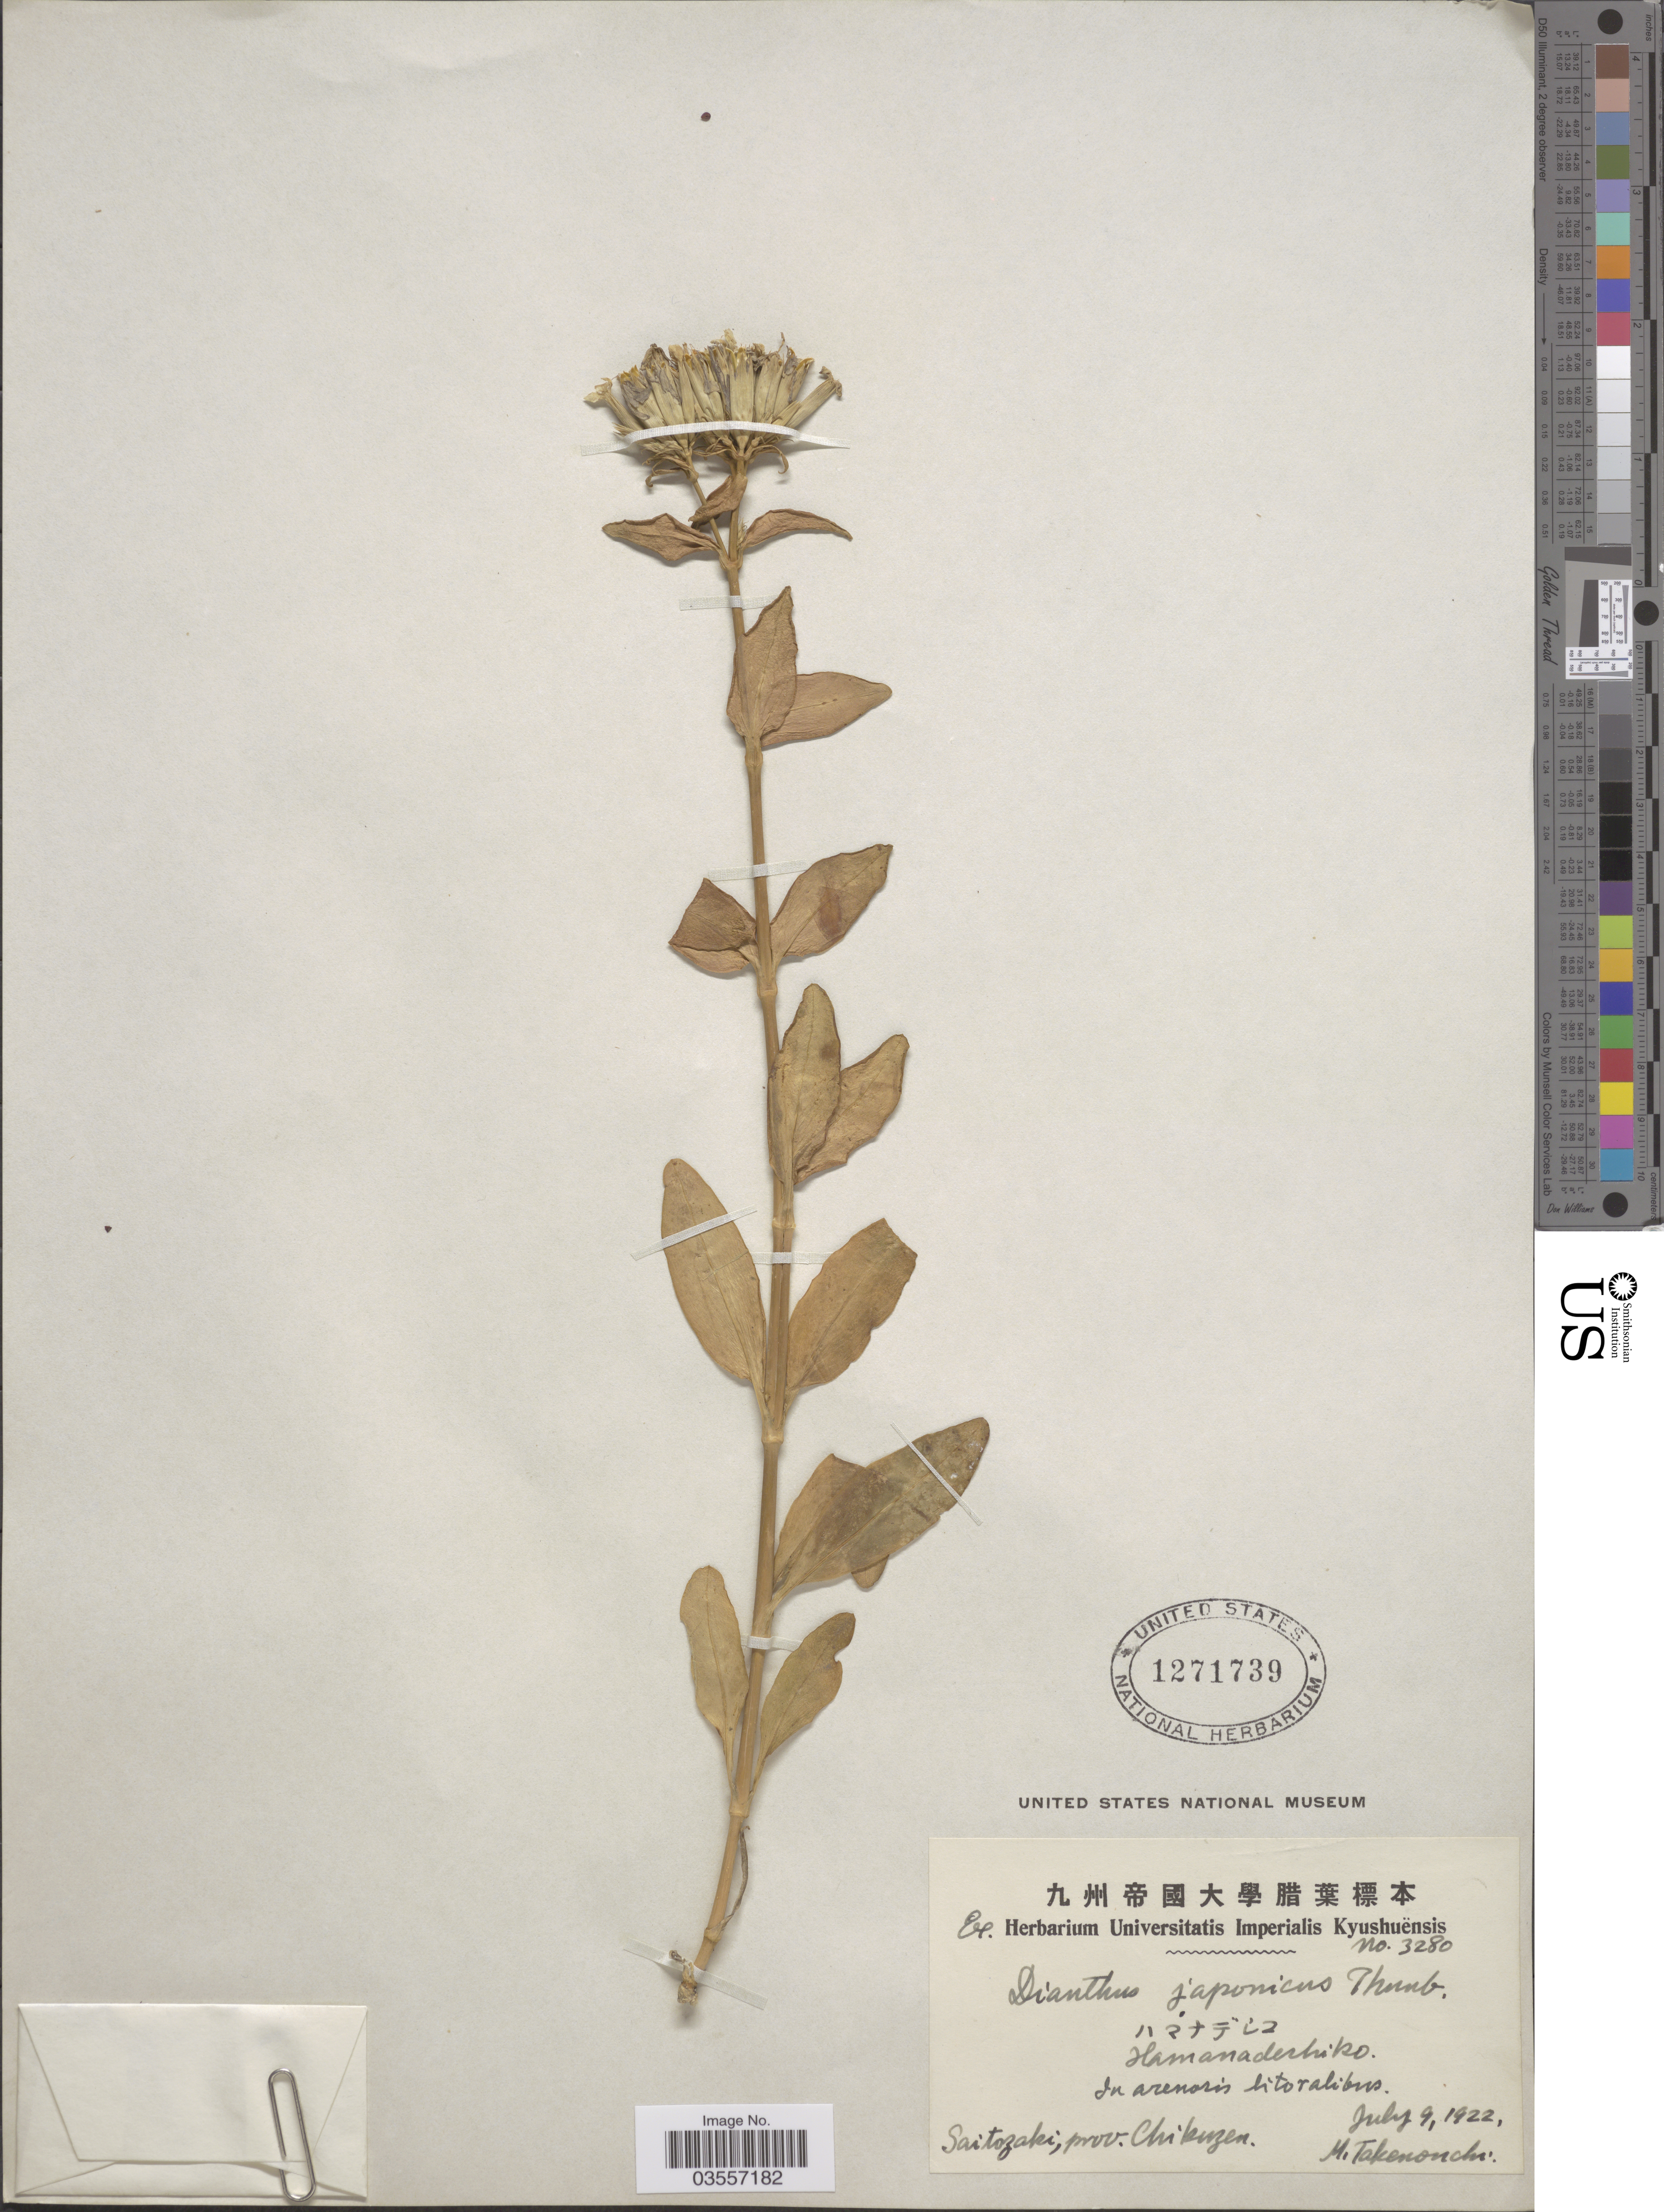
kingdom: Plantae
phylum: Tracheophyta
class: Magnoliopsida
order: Caryophyllales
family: Caryophyllaceae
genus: Dianthus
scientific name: Dianthus japonicus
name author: Thunb.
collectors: M. Takenouchi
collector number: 3280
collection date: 1922-07-09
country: Japan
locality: Saitozaki, prov. Chikuzen.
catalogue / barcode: US 1271739